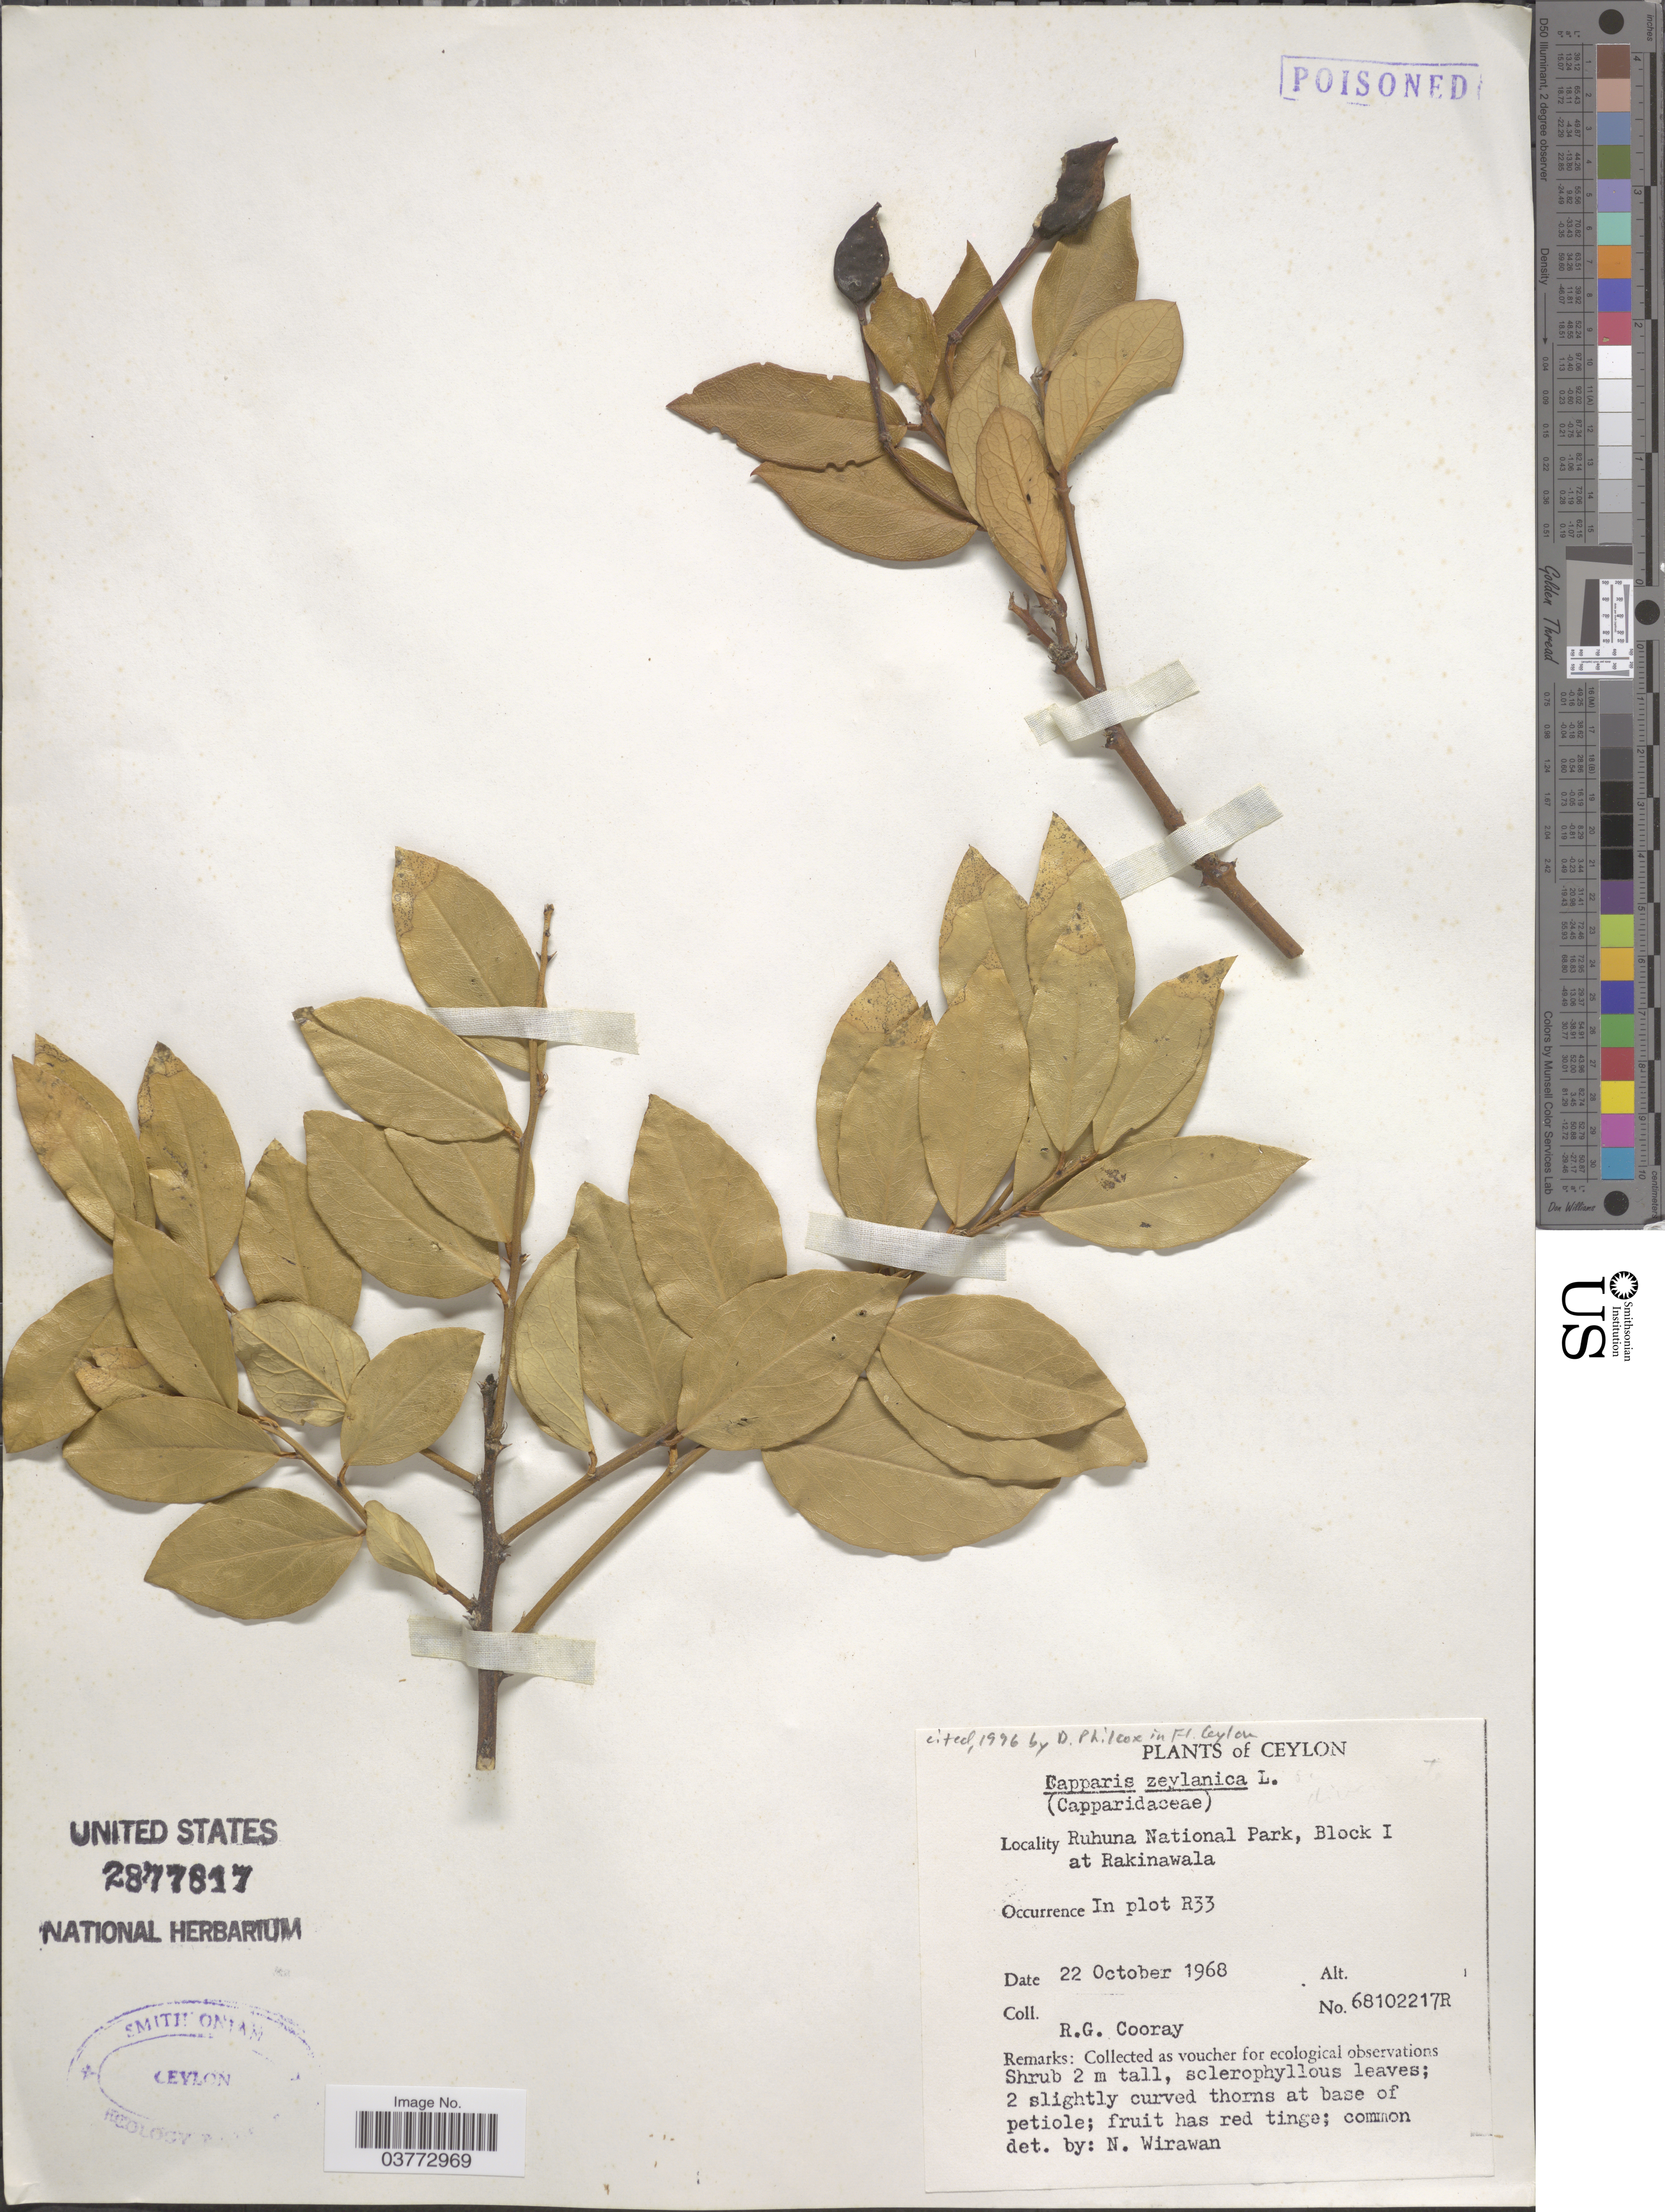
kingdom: Plantae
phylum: Tracheophyta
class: Magnoliopsida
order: Brassicales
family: Capparaceae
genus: Capparis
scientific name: Capparis zeylanica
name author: L.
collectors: R. Cooray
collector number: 68102217R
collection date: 1968-10-22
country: Sri Lanka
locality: Ceylon. Ruhuna National Park, Block I at Rakinawala. In plot R33.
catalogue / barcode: US 2877817